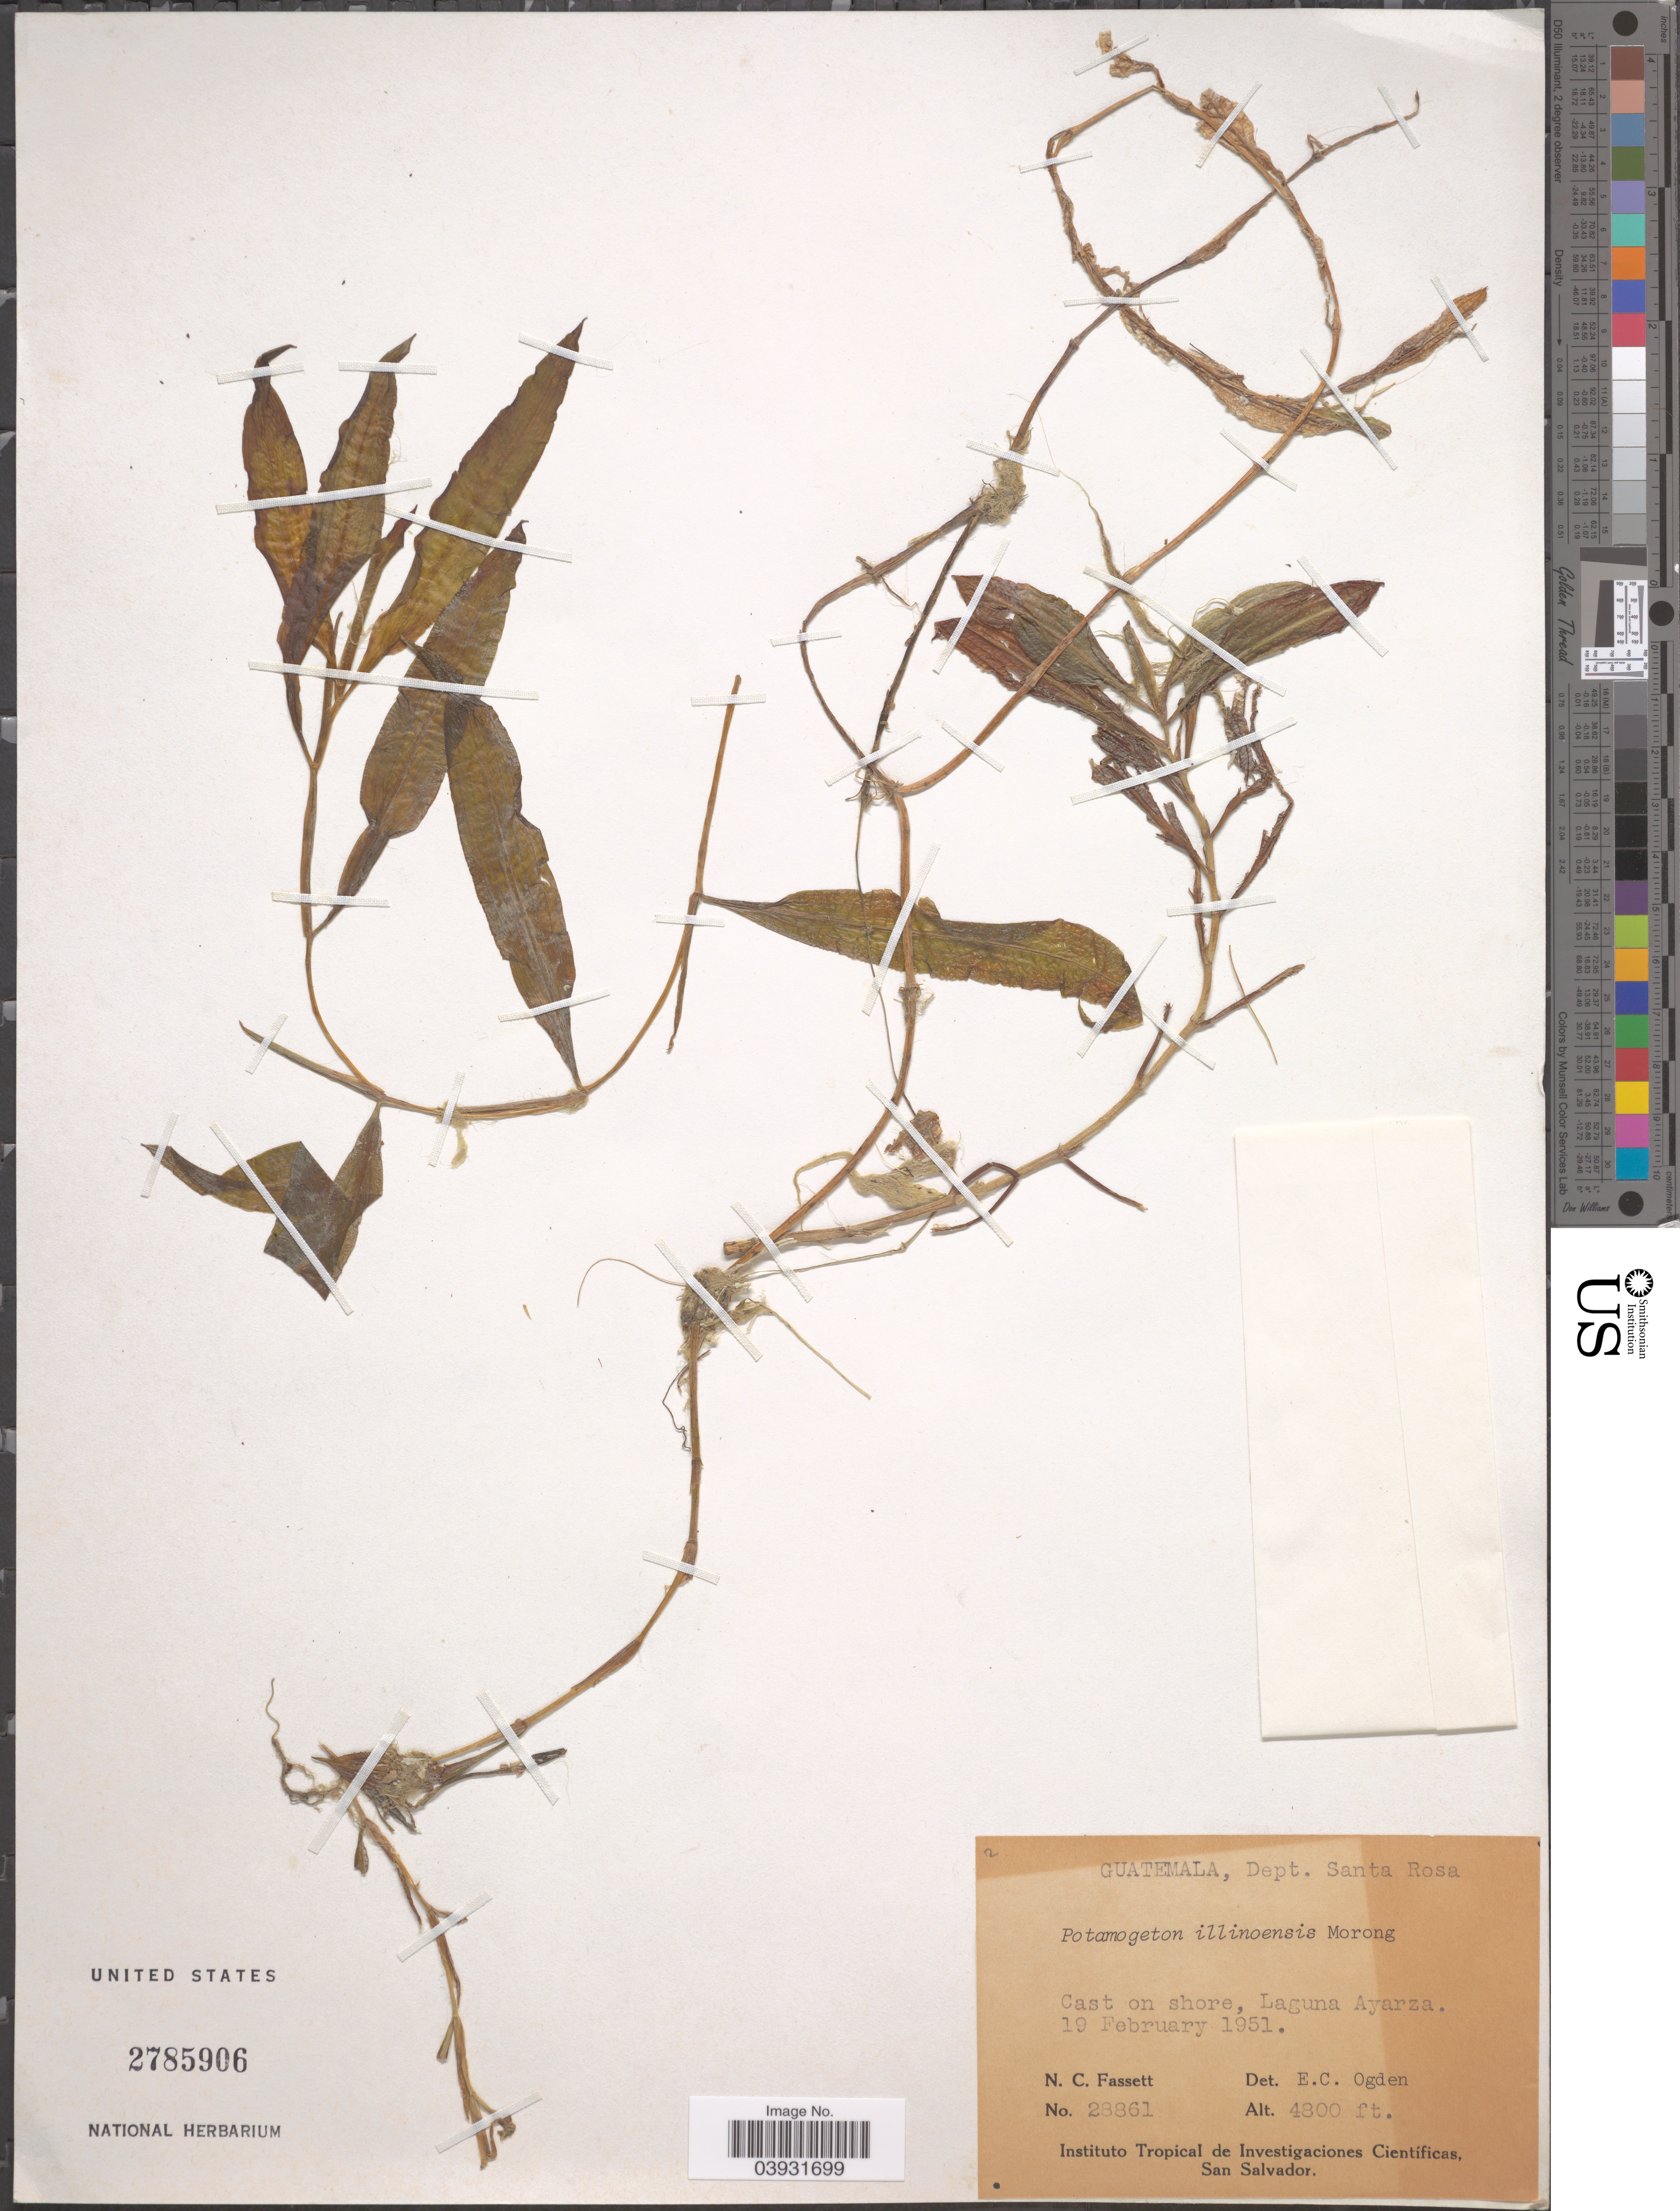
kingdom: Plantae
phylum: Tracheophyta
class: Liliopsida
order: Alismatales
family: Potamogetonaceae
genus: Potamogeton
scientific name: Potamogeton illinoensis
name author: Morong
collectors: N. C. Fassett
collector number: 28861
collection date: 1951-02-19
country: Guatemala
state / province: Santa Rosa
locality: Dept. Santa Rosa. Cast on shore, Laguna Ayarza.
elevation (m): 1463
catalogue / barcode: US 2785906